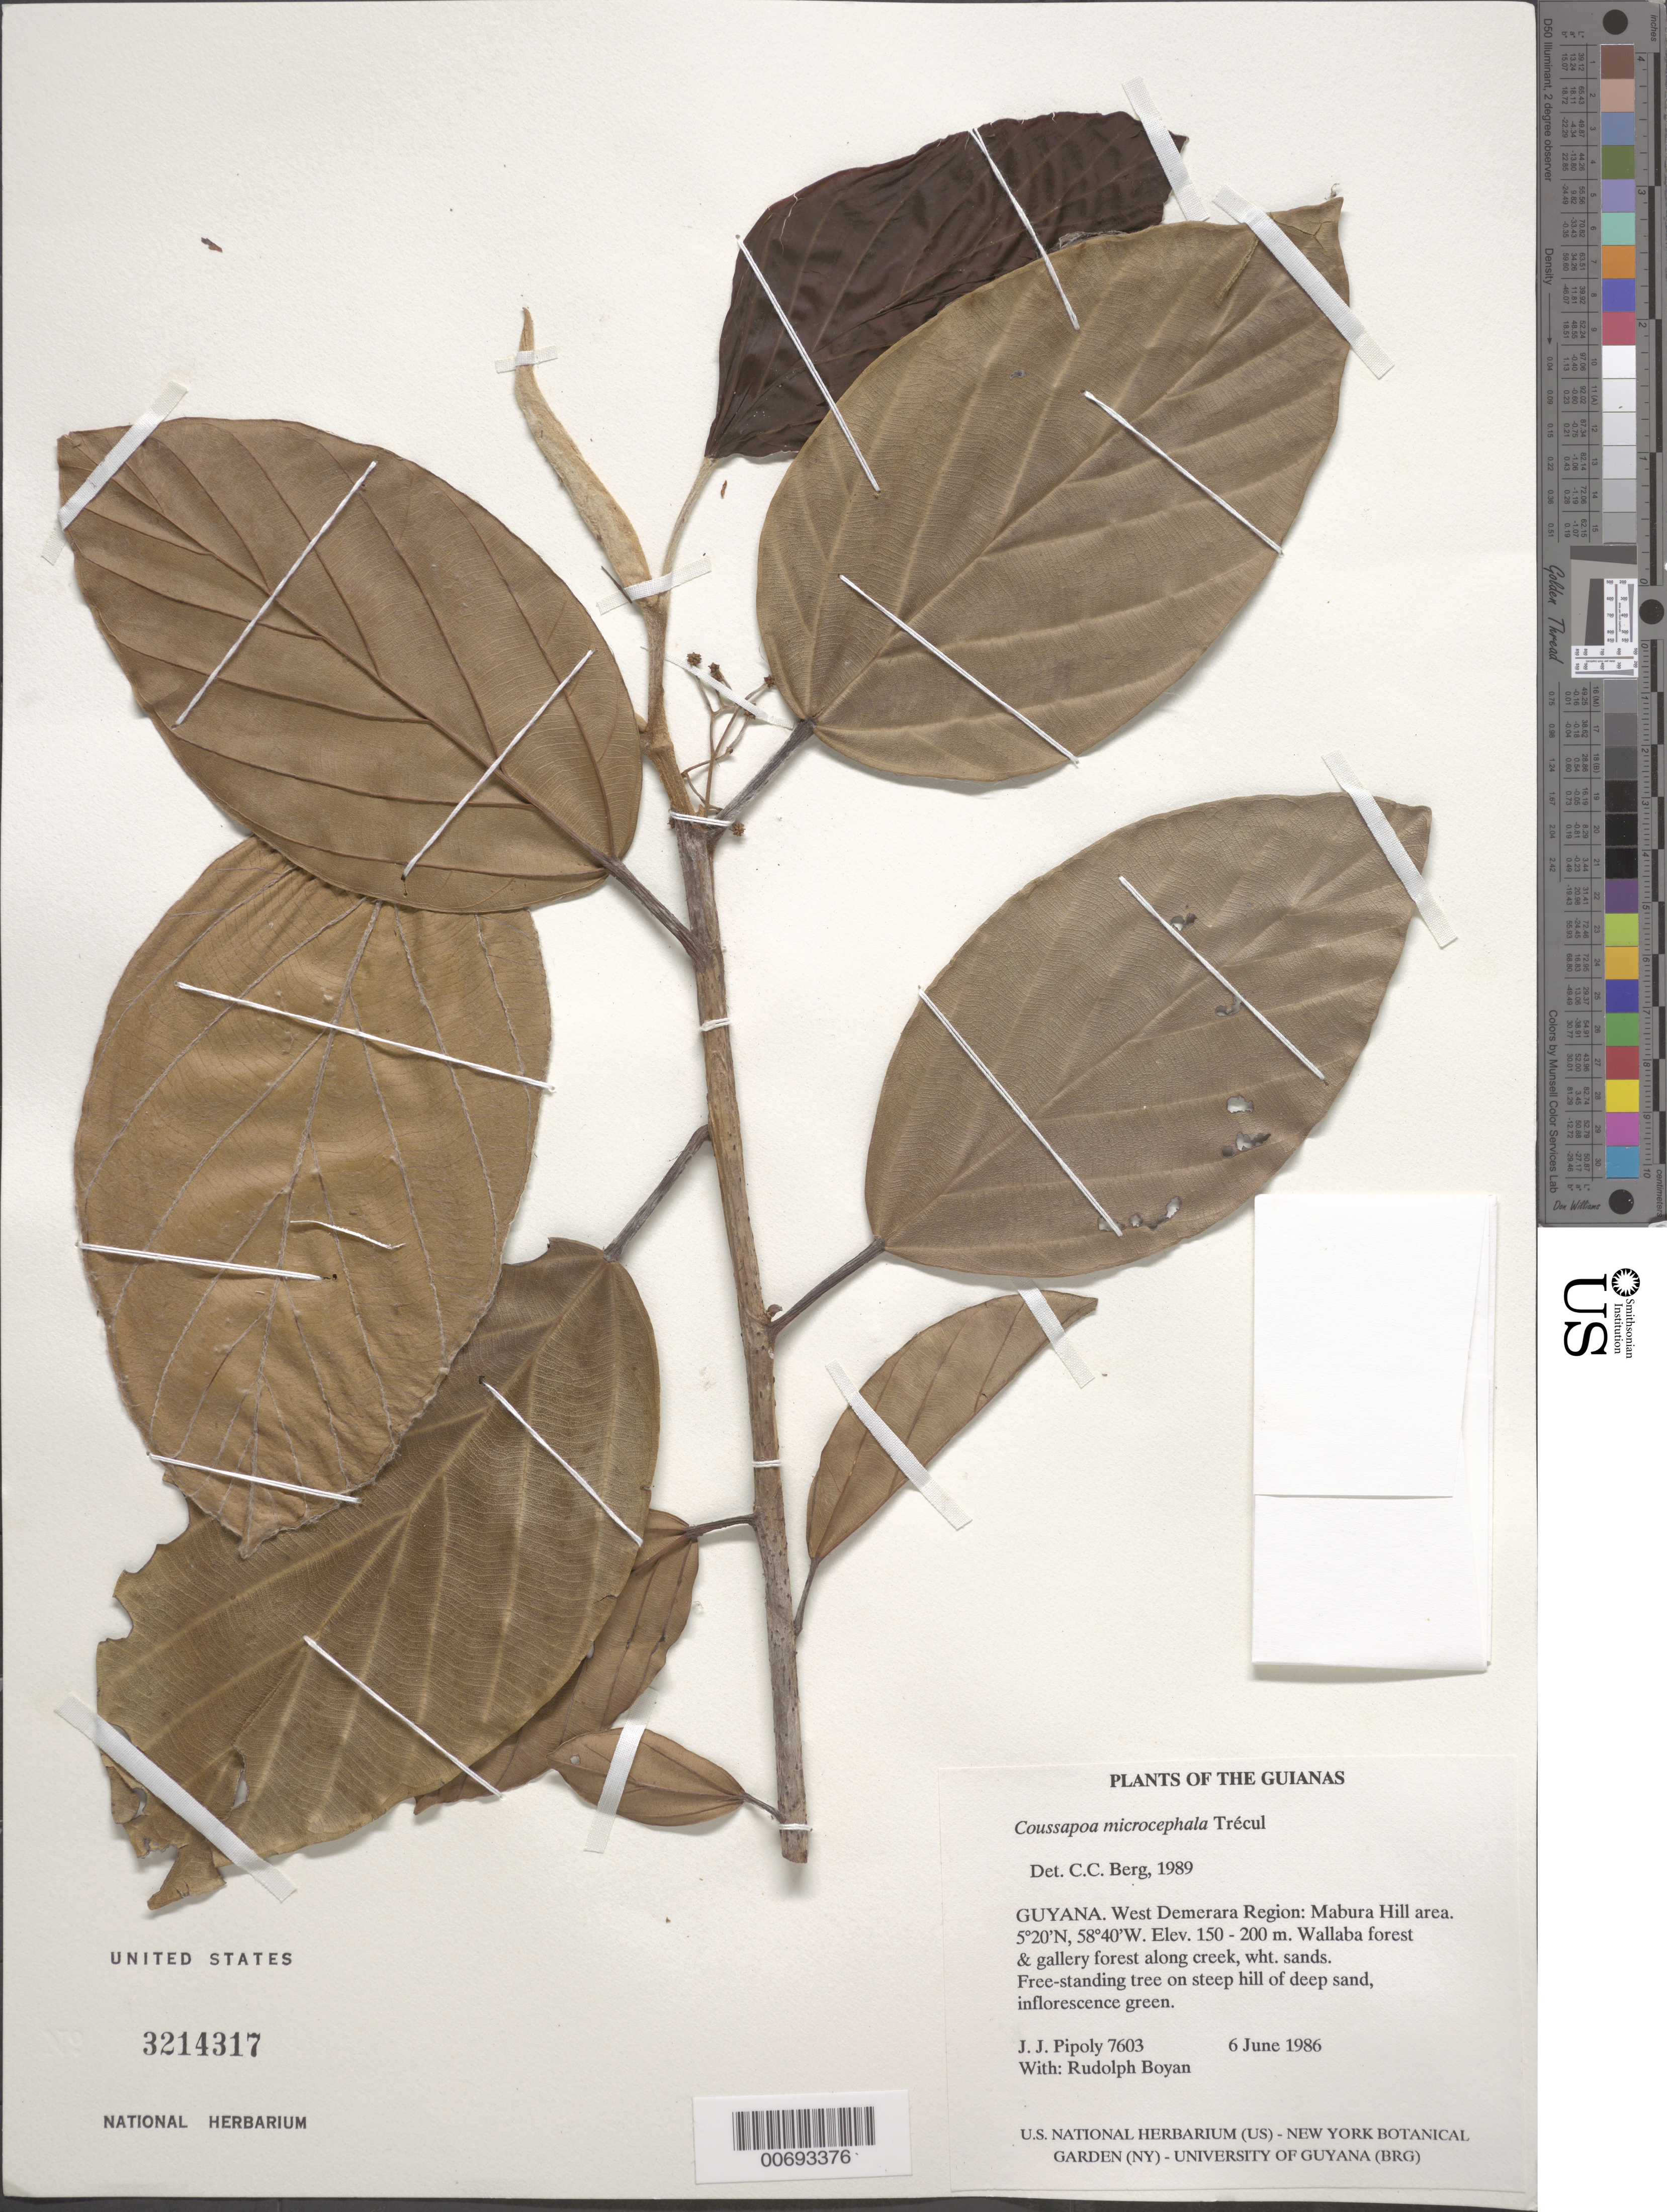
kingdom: Plantae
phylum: Tracheophyta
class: Magnoliopsida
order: Rosales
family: Urticaceae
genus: Coussapoa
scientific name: Coussapoa microcephala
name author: Trécul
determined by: Berg, C. C.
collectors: J. J. Pipoly & R. Boyan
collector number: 7603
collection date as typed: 6 June 1986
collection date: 1986-06-06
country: Guyana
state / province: U. Demerara-Berbice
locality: Mabura Hill area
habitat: Wallaba forest & gallery forest along creek, white sands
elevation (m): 150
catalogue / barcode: US 3214317